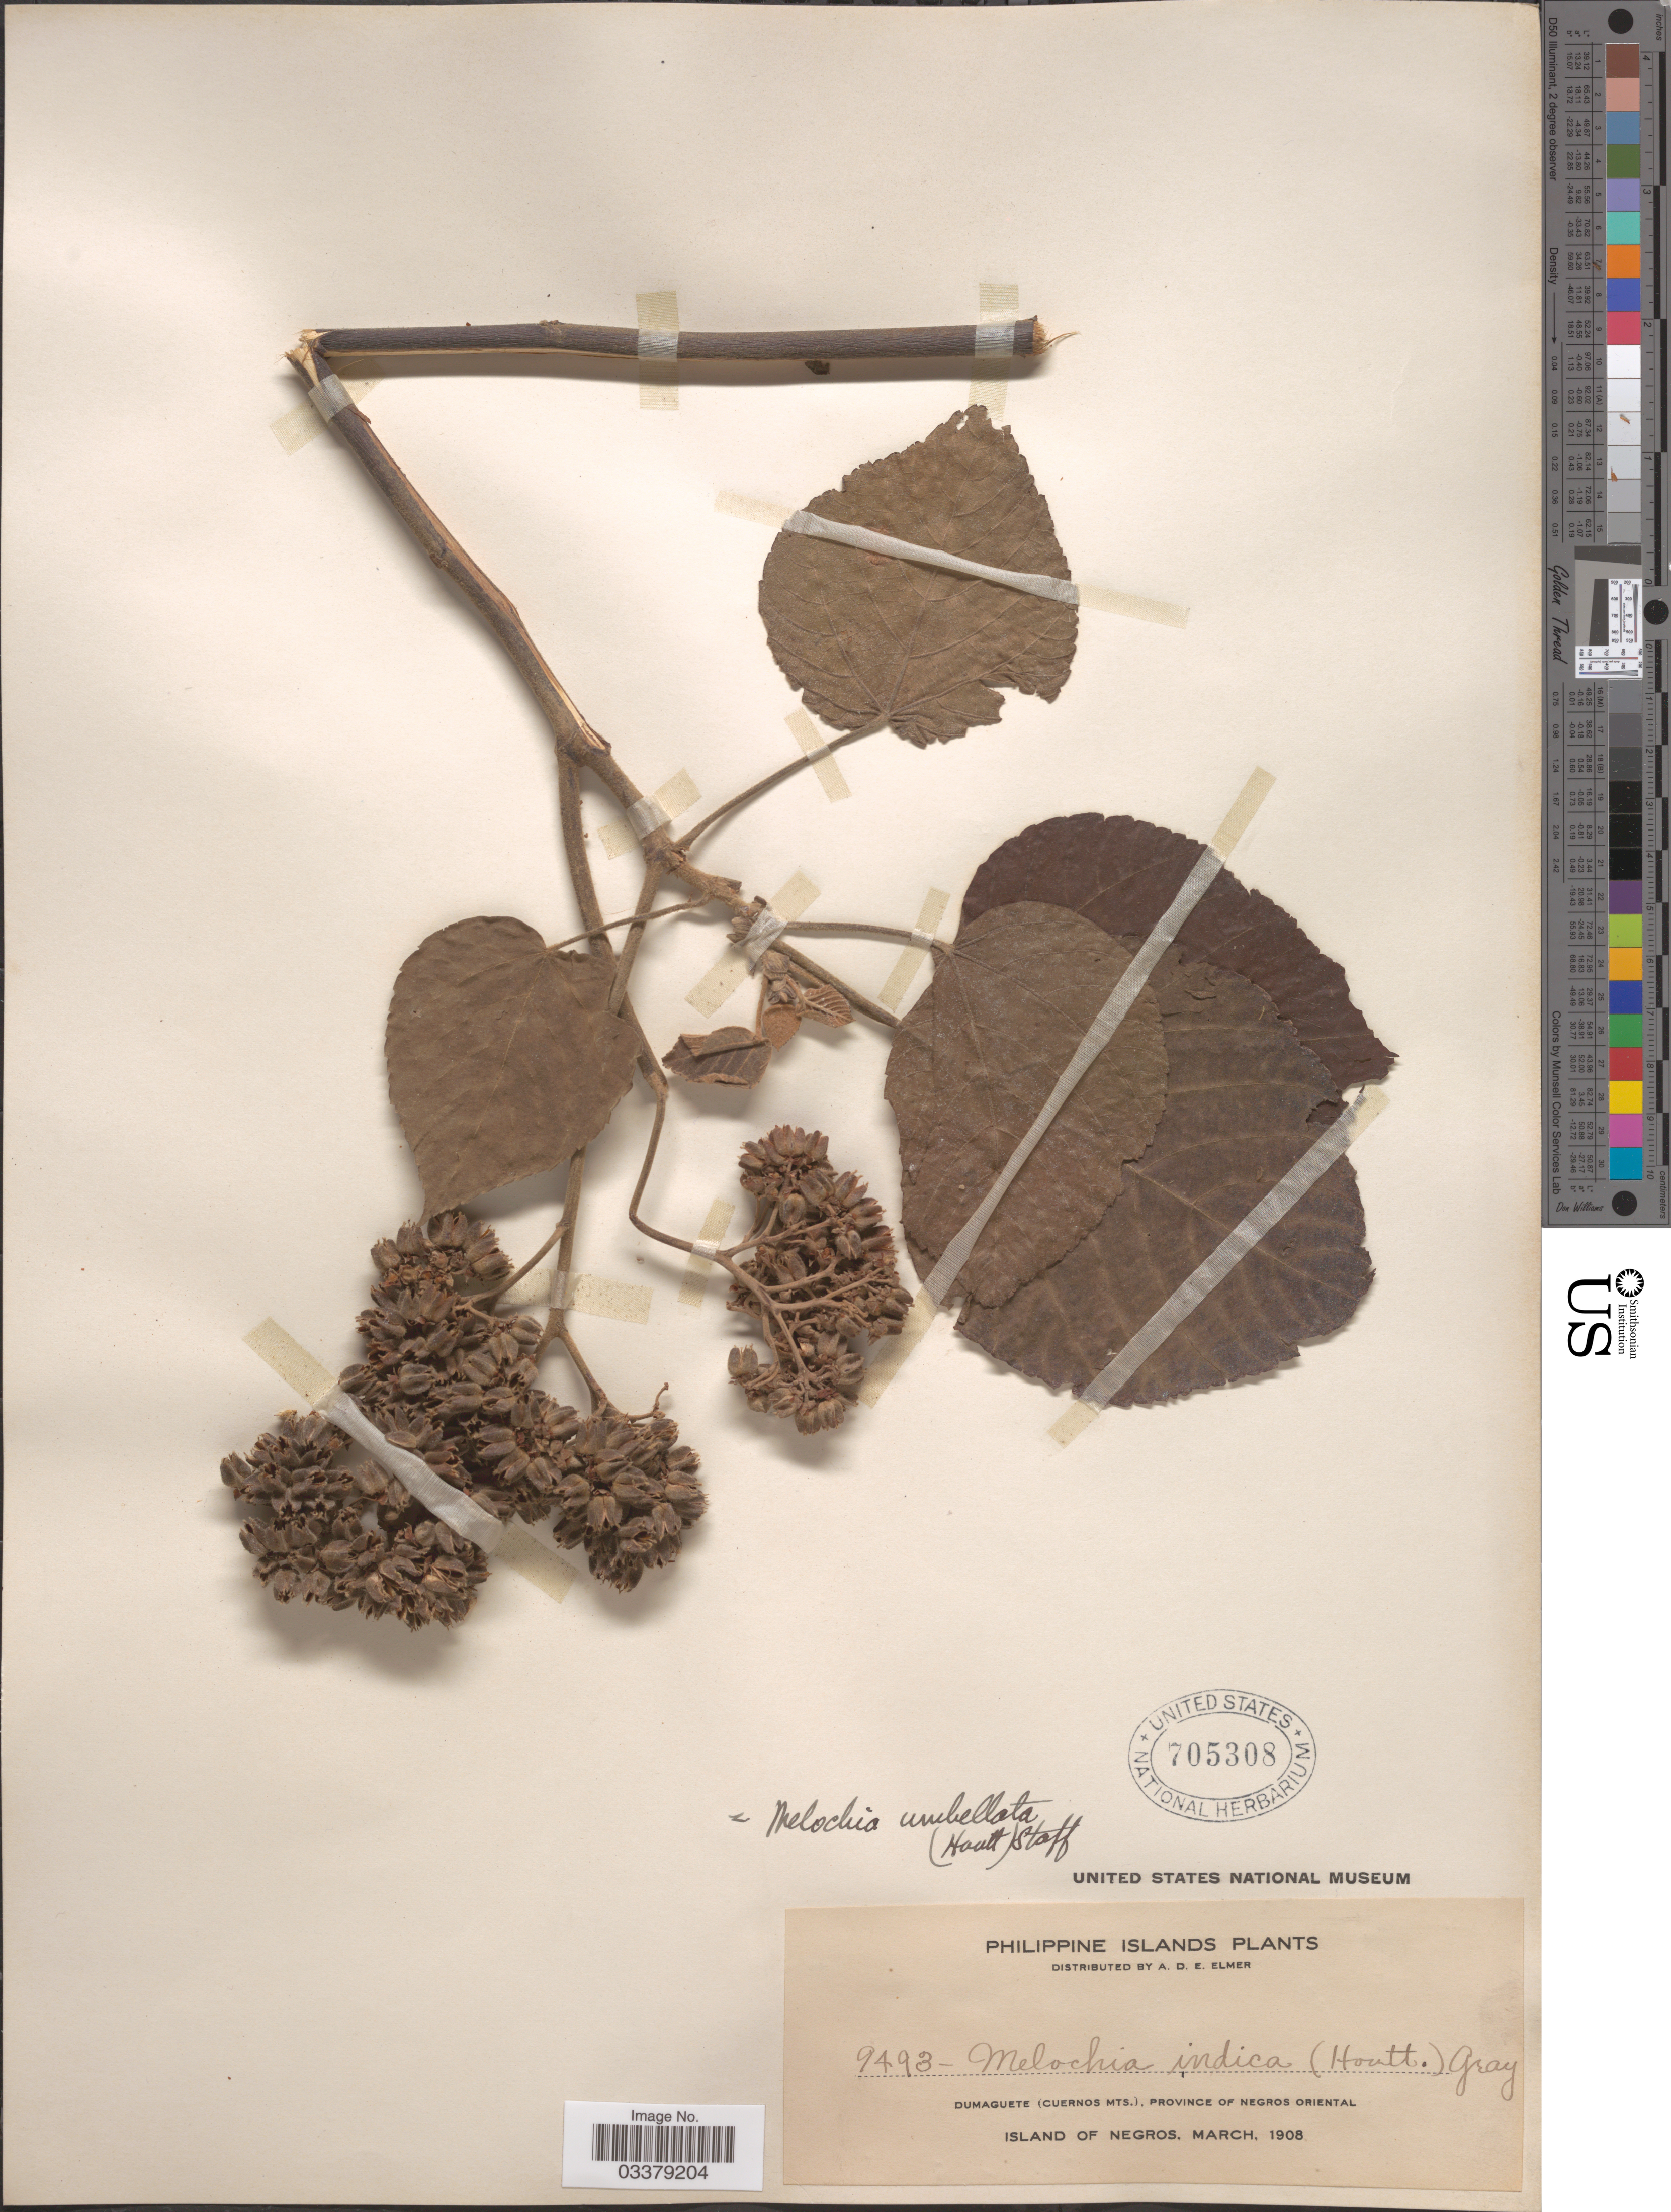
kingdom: Plantae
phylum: Tracheophyta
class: Magnoliopsida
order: Malvales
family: Malvaceae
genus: Melochia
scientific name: Melochia umbellata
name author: Stapf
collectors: A. D. E. Elmer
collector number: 9493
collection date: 1908-03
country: Philippines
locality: Dumaguete (Cuernos Mts.), Province of Negros Oriental. Island of Negros.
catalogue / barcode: US 705308